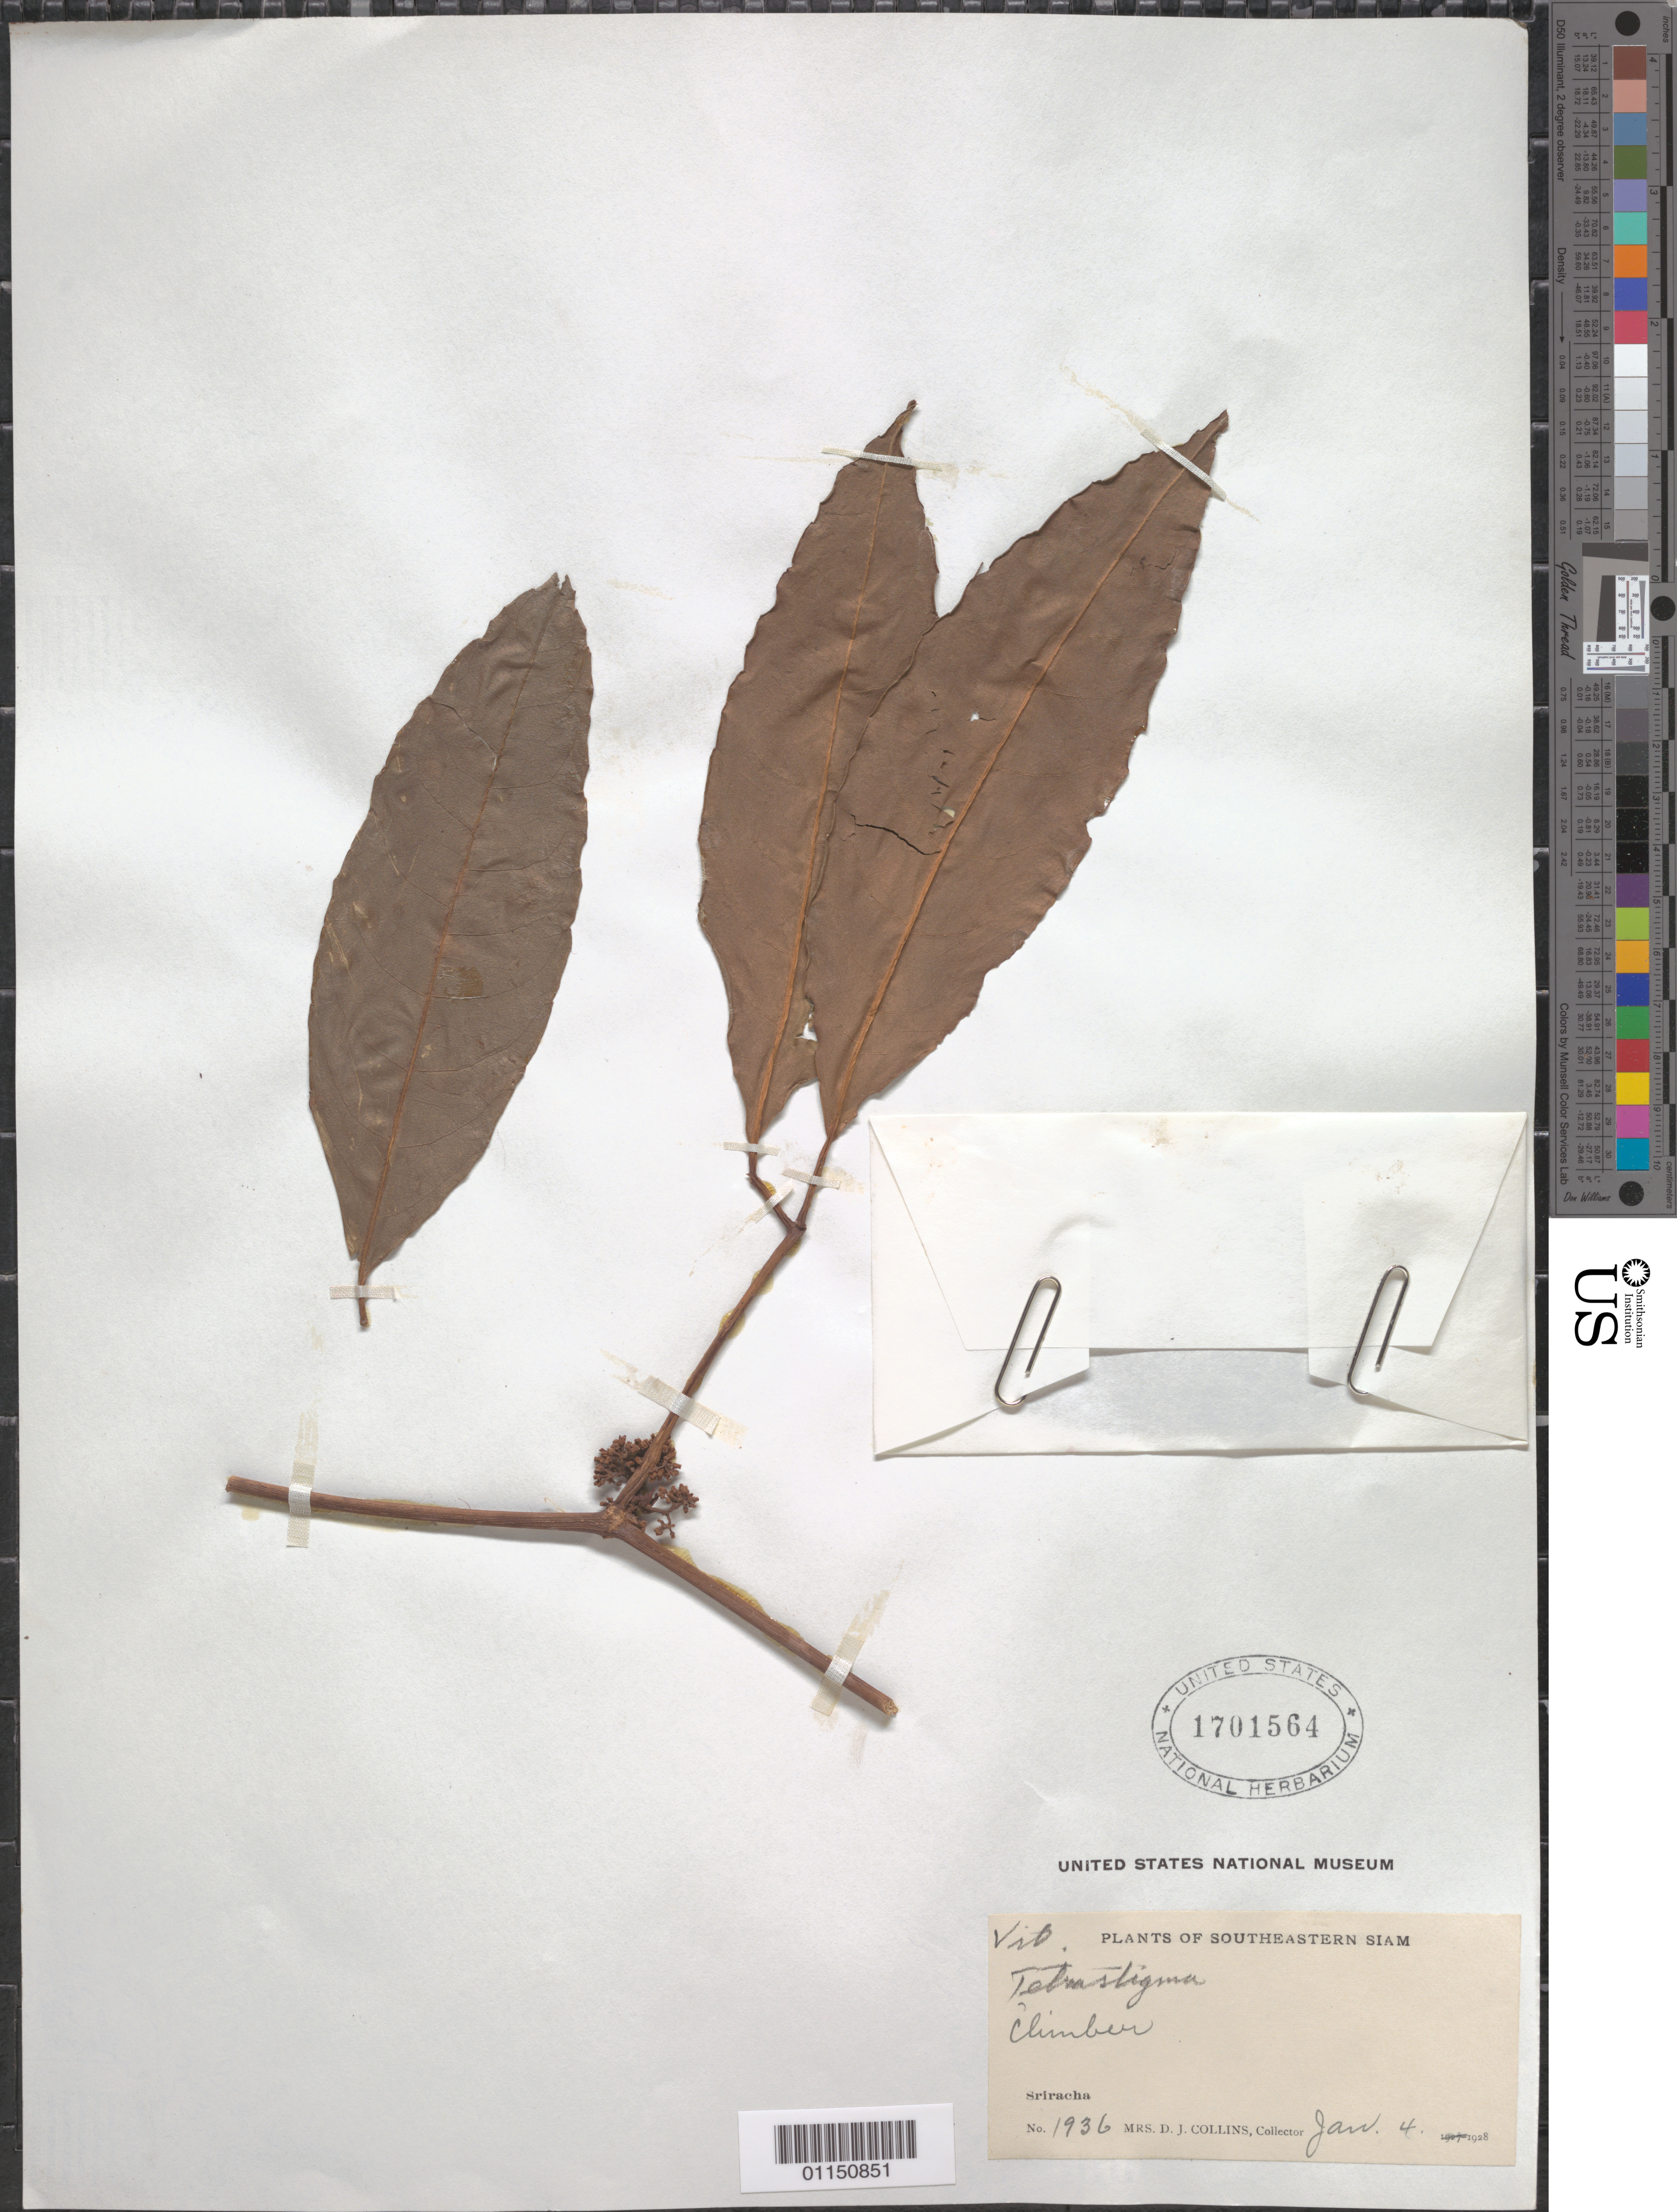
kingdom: Plantae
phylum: Tracheophyta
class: Magnoliopsida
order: Vitales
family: Vitaceae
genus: Tetrastigma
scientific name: Tetrastigma sp.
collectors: Mrs. D. J. Collins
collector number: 1936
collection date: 1928-01-04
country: Thailand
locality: Sriracha.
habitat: Climber.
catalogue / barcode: US 1701564